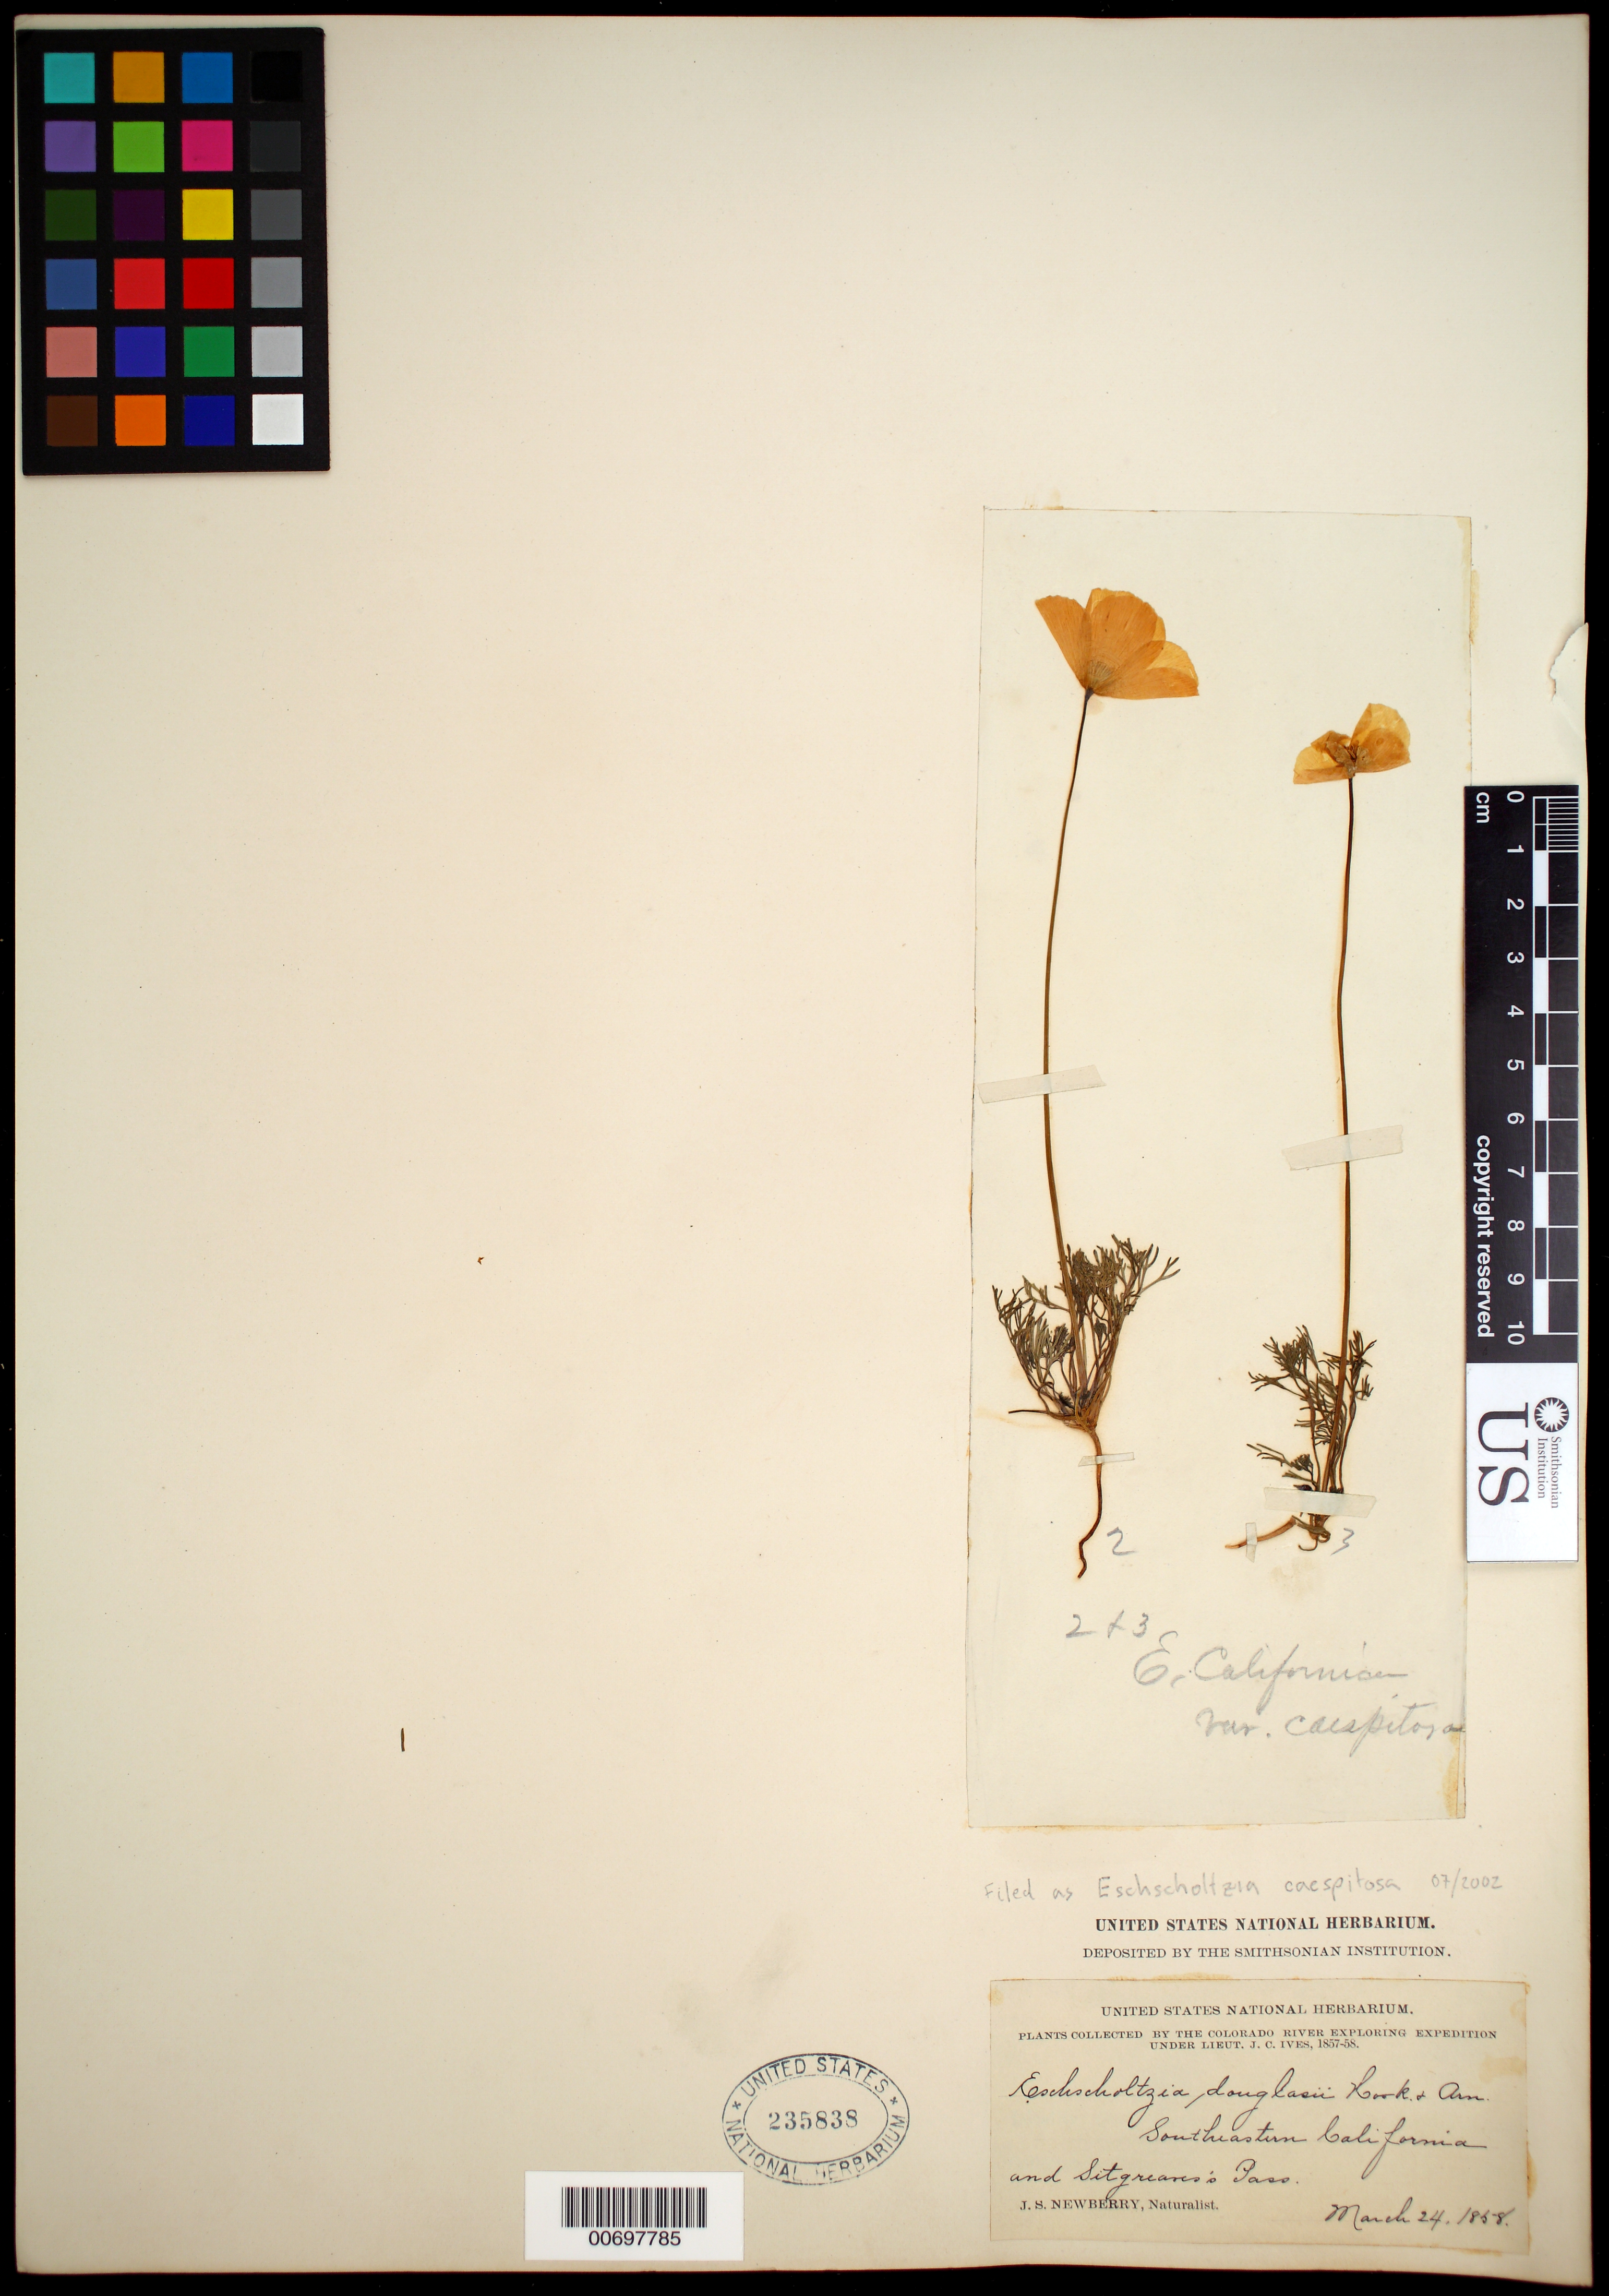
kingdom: Plantae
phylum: Tracheophyta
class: Magnoliopsida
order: Ranunculales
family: Papaveraceae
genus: Eschscholzia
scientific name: Eschscholzia caespitosa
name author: Benth.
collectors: J. S. Newberry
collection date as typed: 24 Mar 1858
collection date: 1858-03-24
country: United States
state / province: California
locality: Southwest and Sitgreares's Pass.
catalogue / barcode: US 235838